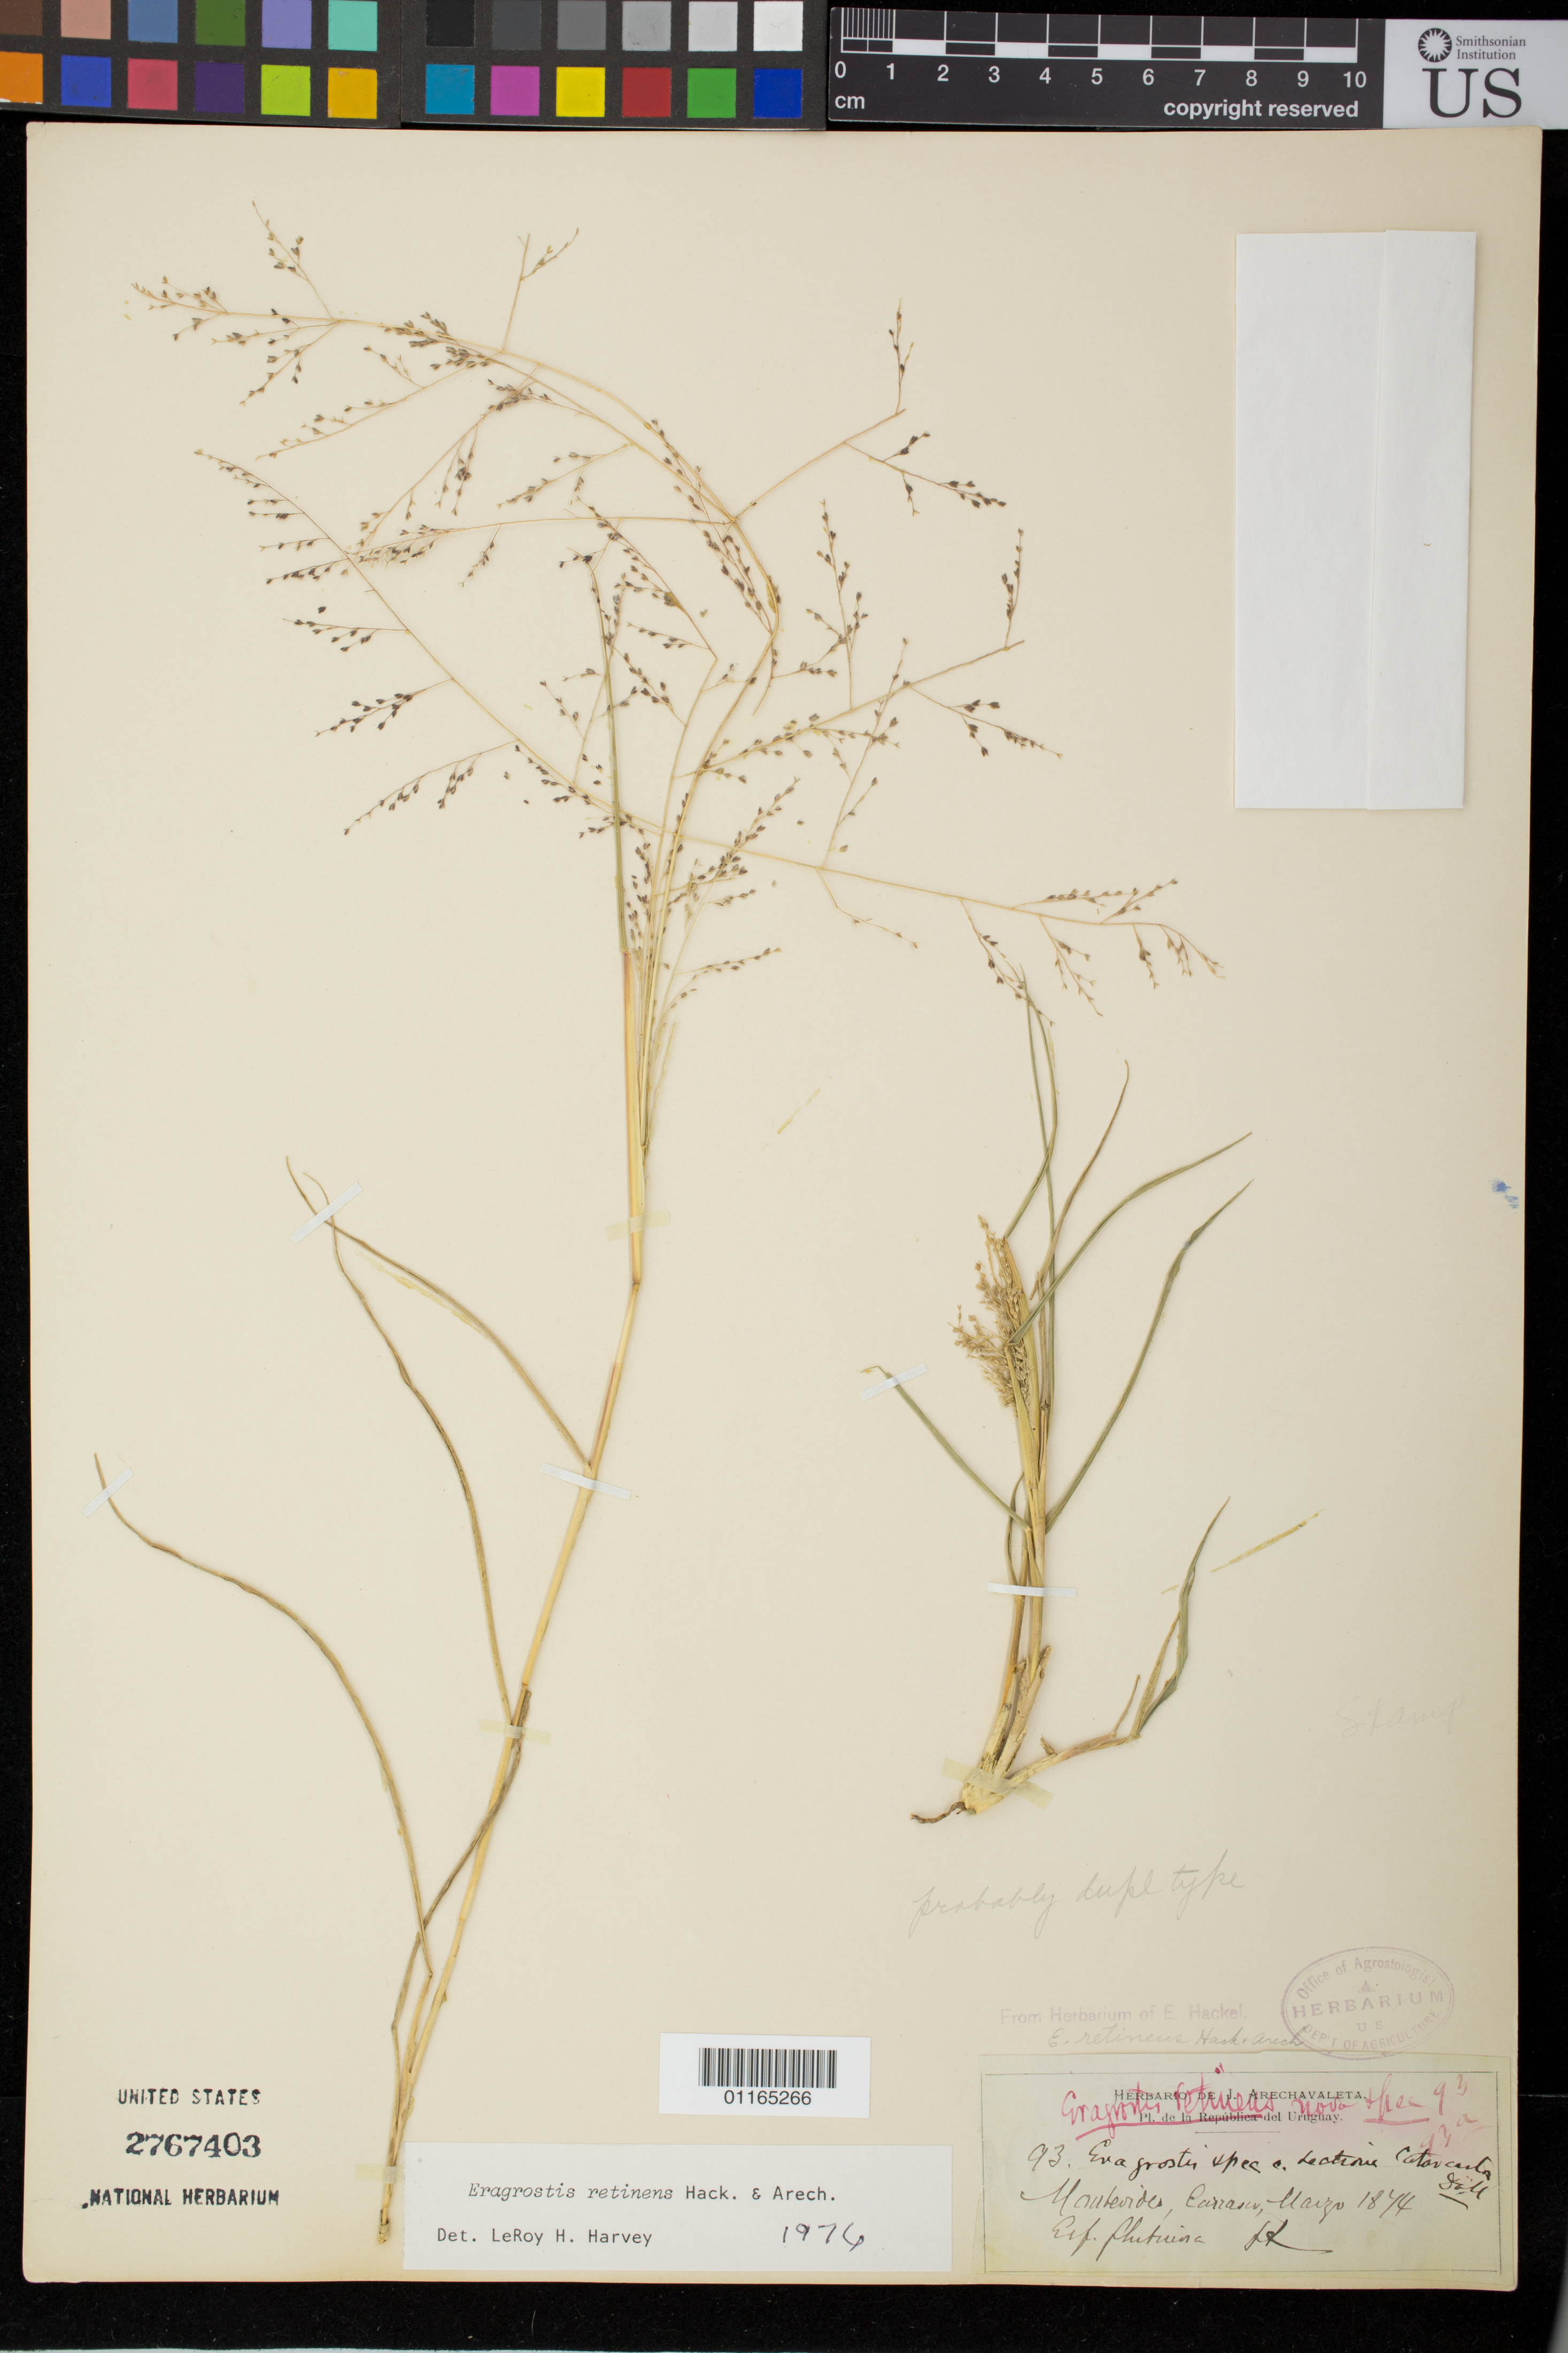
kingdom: Plantae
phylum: Tracheophyta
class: Liliopsida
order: Poales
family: Poaceae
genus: Eragrostis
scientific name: Eragrostis retinens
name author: Hack. & Arechav.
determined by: Harvey, F. L.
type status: Type Collection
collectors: J. Arechavaleta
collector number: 93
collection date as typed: Marzo 1874 [1844?]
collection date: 1874-03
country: Uruguay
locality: Montevideo, Carrasco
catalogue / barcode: US 2767403